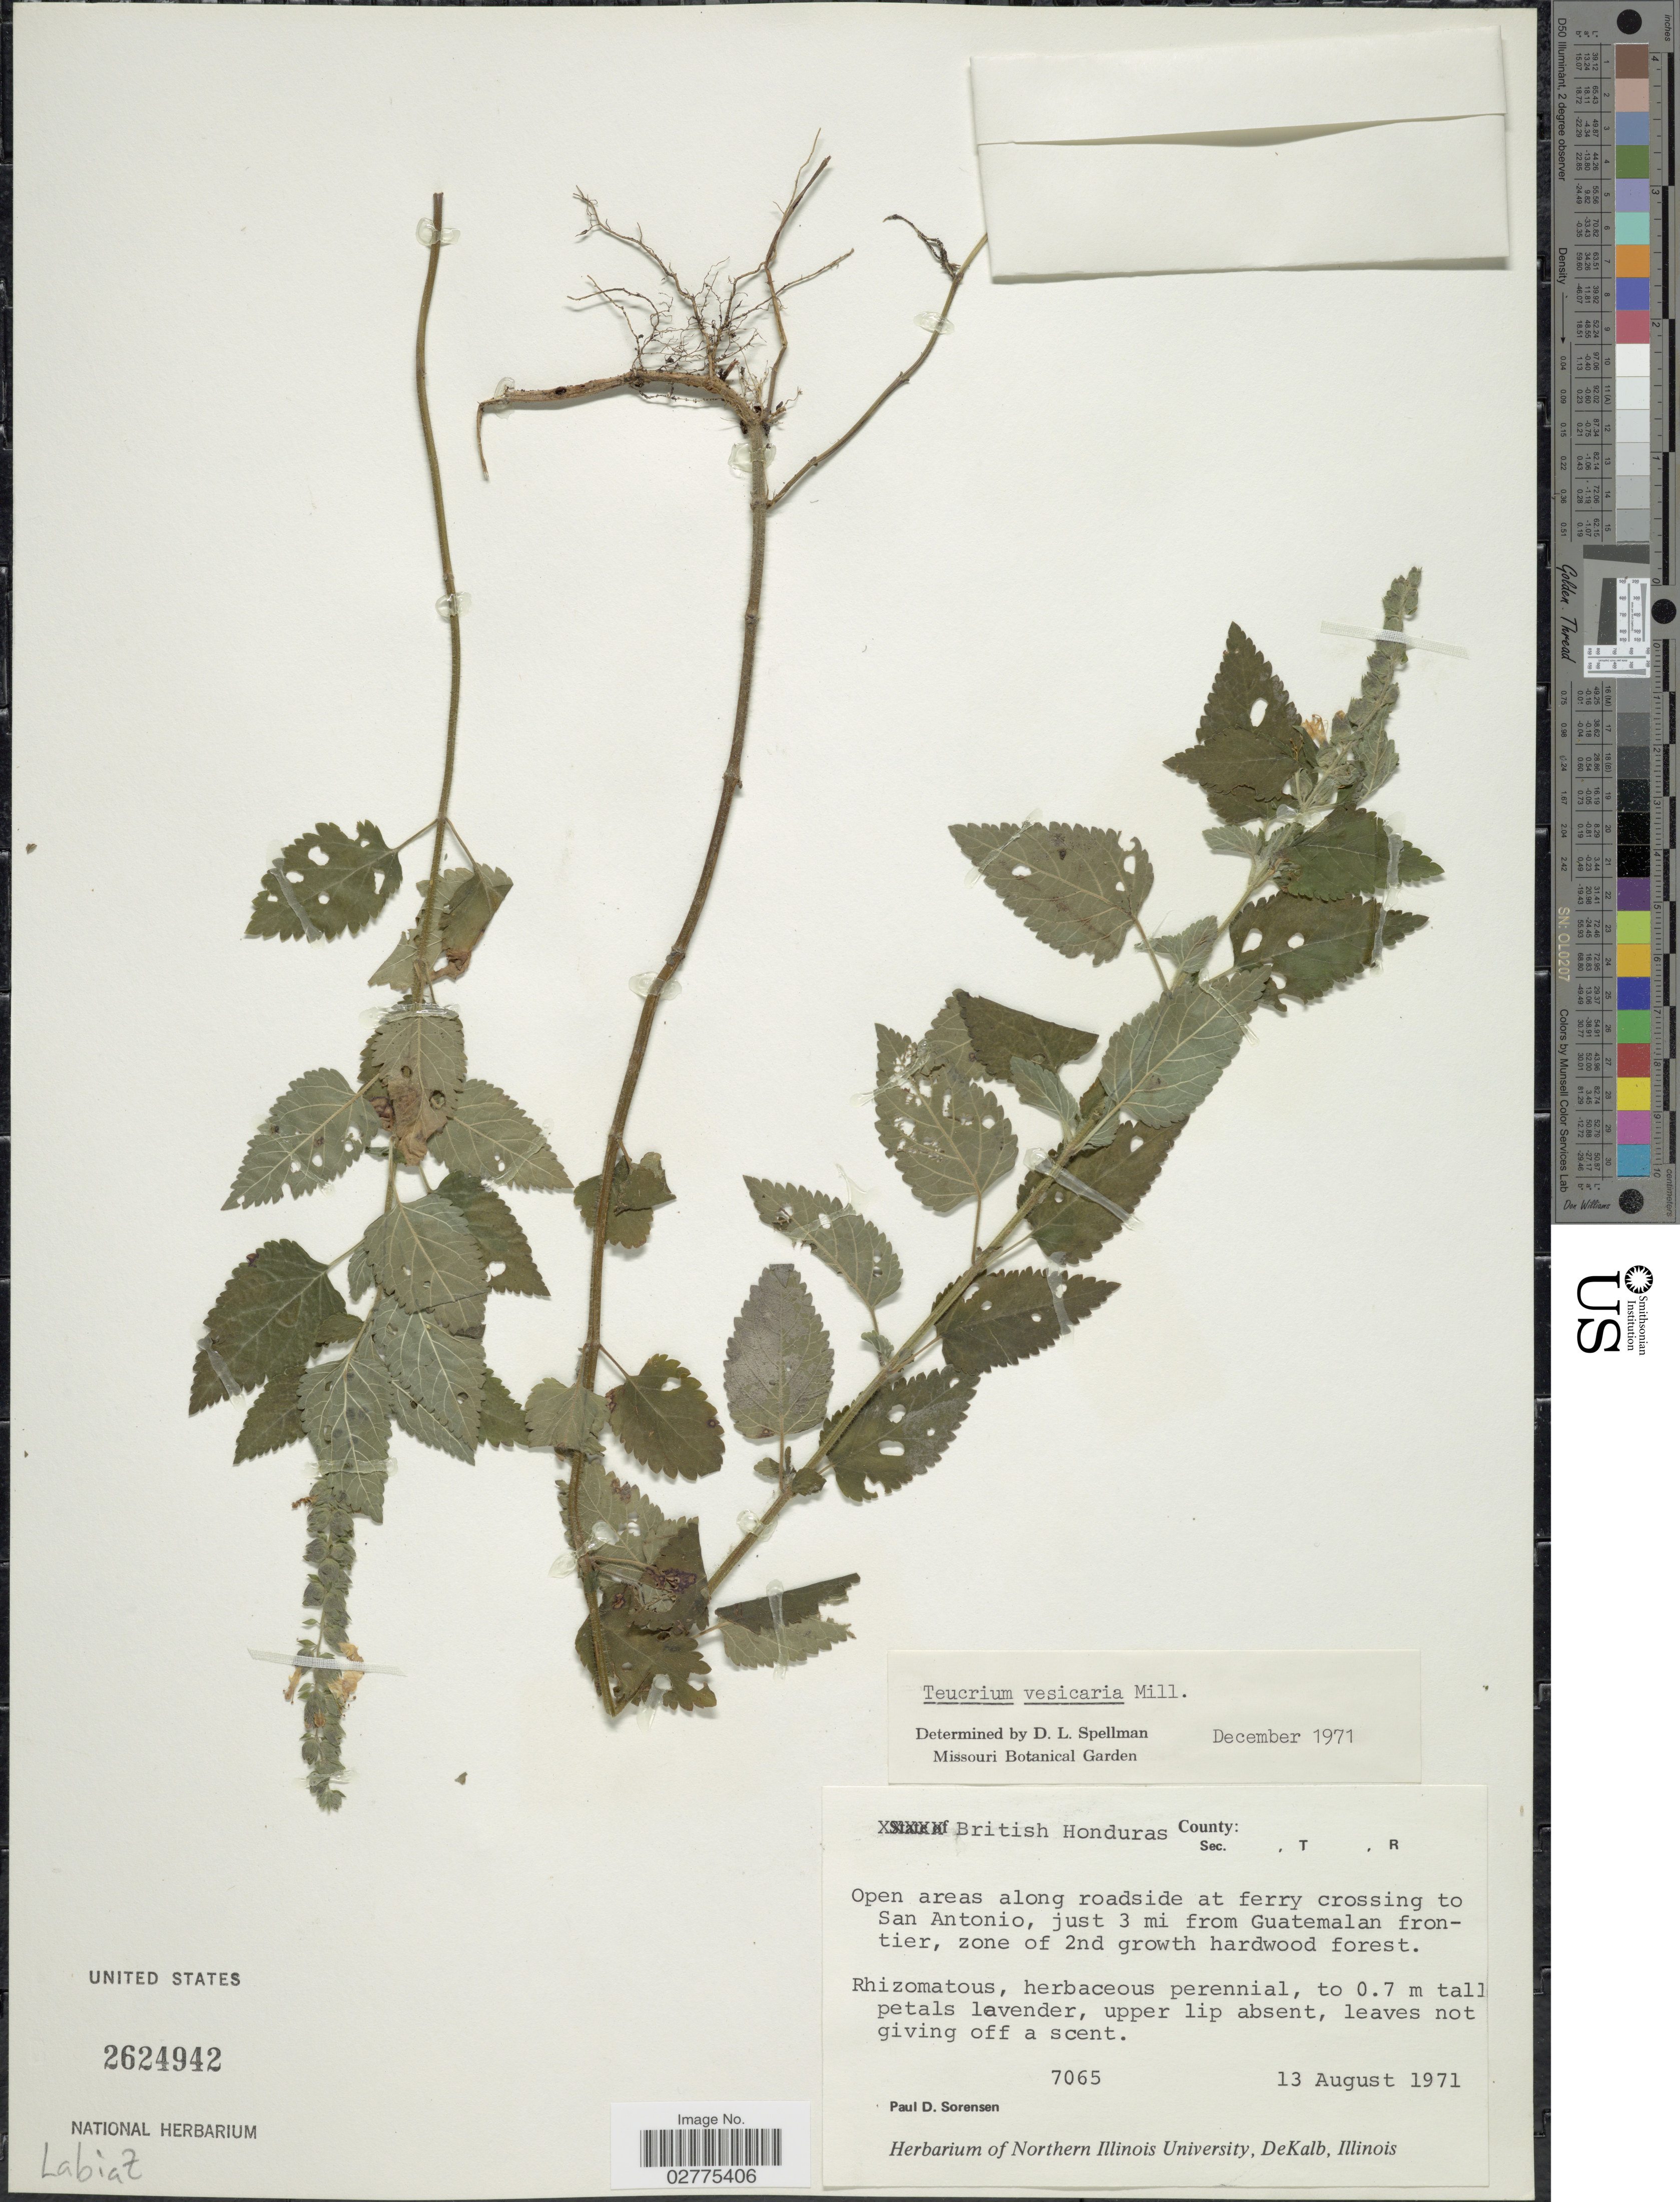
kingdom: Plantae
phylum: Tracheophyta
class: Magnoliopsida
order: Lamiales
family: Lamiaceae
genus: Teucrium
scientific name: Teucrium vesicarium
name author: Mill.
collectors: P. Sorensen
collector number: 7065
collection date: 1971-08-13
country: Belize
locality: British Honduras, Open areas along roadside at ferry crossing to San Antonio, just 3 mi from Guatemalan frontier, zone of 2nd growth hardwood forest.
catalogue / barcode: US 2624942